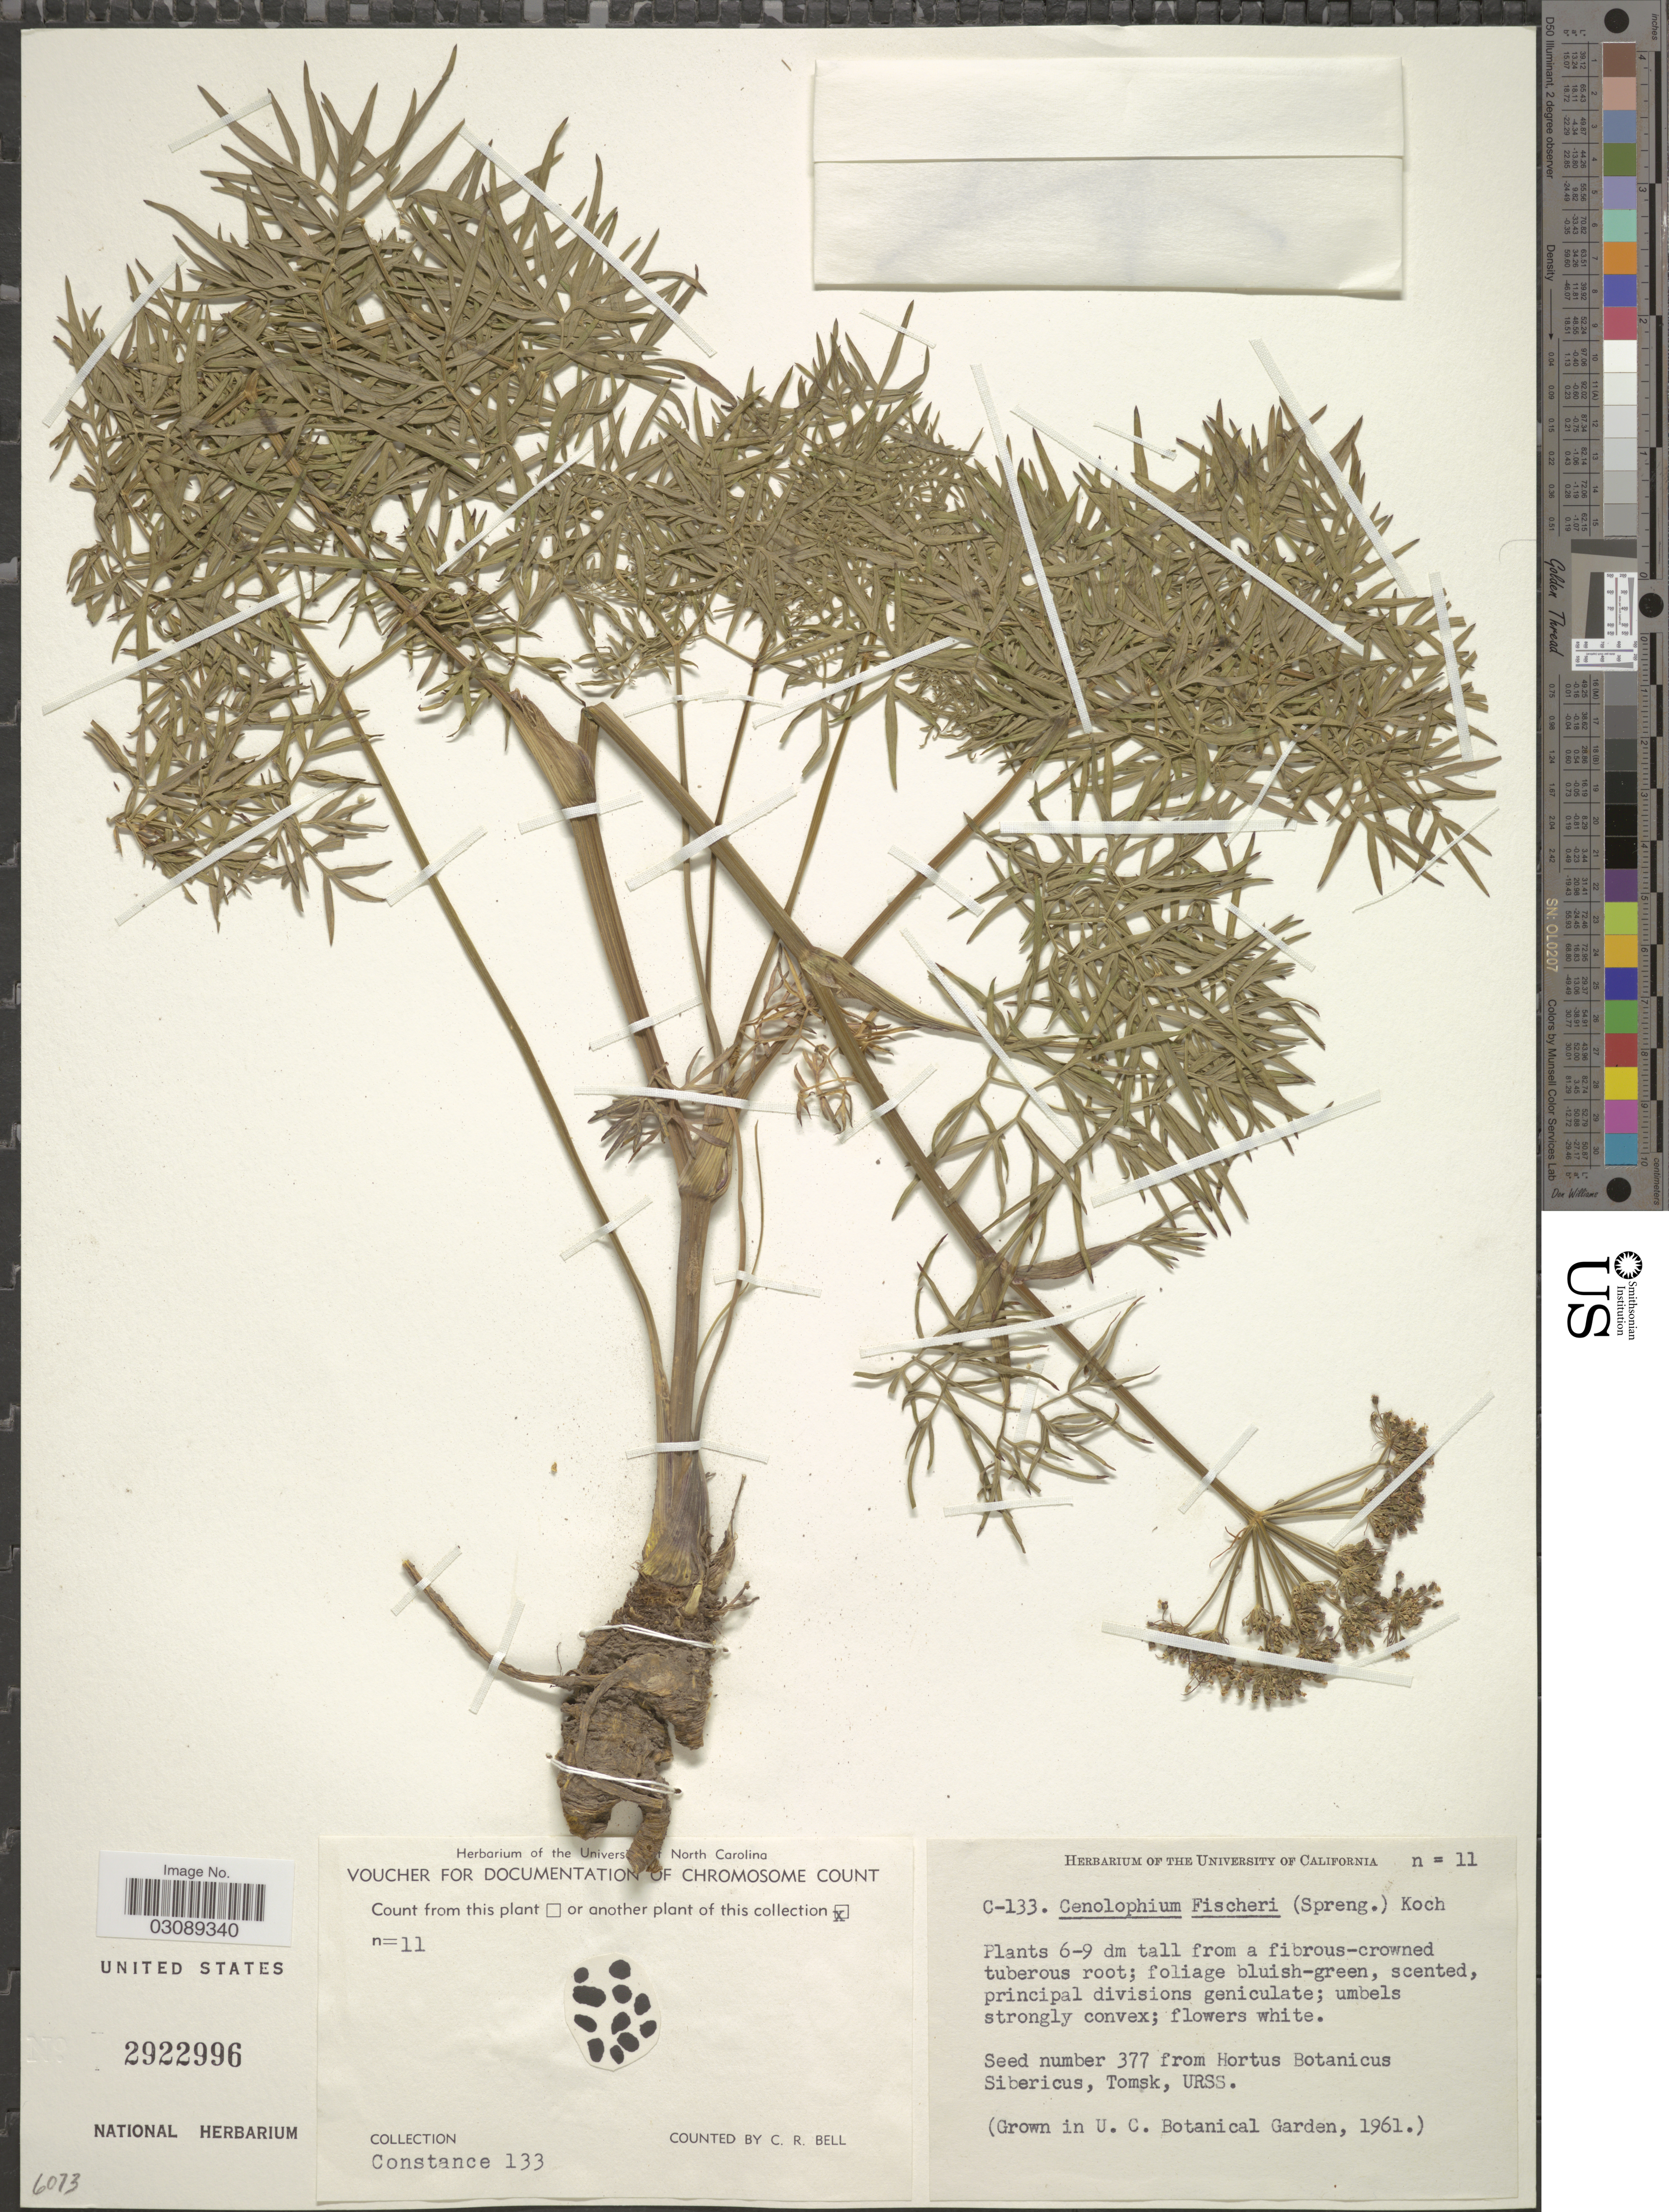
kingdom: Plantae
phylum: Tracheophyta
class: Magnoliopsida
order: Apiales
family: Apiaceae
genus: Cenolophium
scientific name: Cenolophium fischeri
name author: (Spreng.) W.D.J. Koch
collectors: ex herb. Univ. of California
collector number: C-133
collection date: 1961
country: United States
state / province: California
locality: U. C. Botanical Garden.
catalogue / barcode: US 2922996